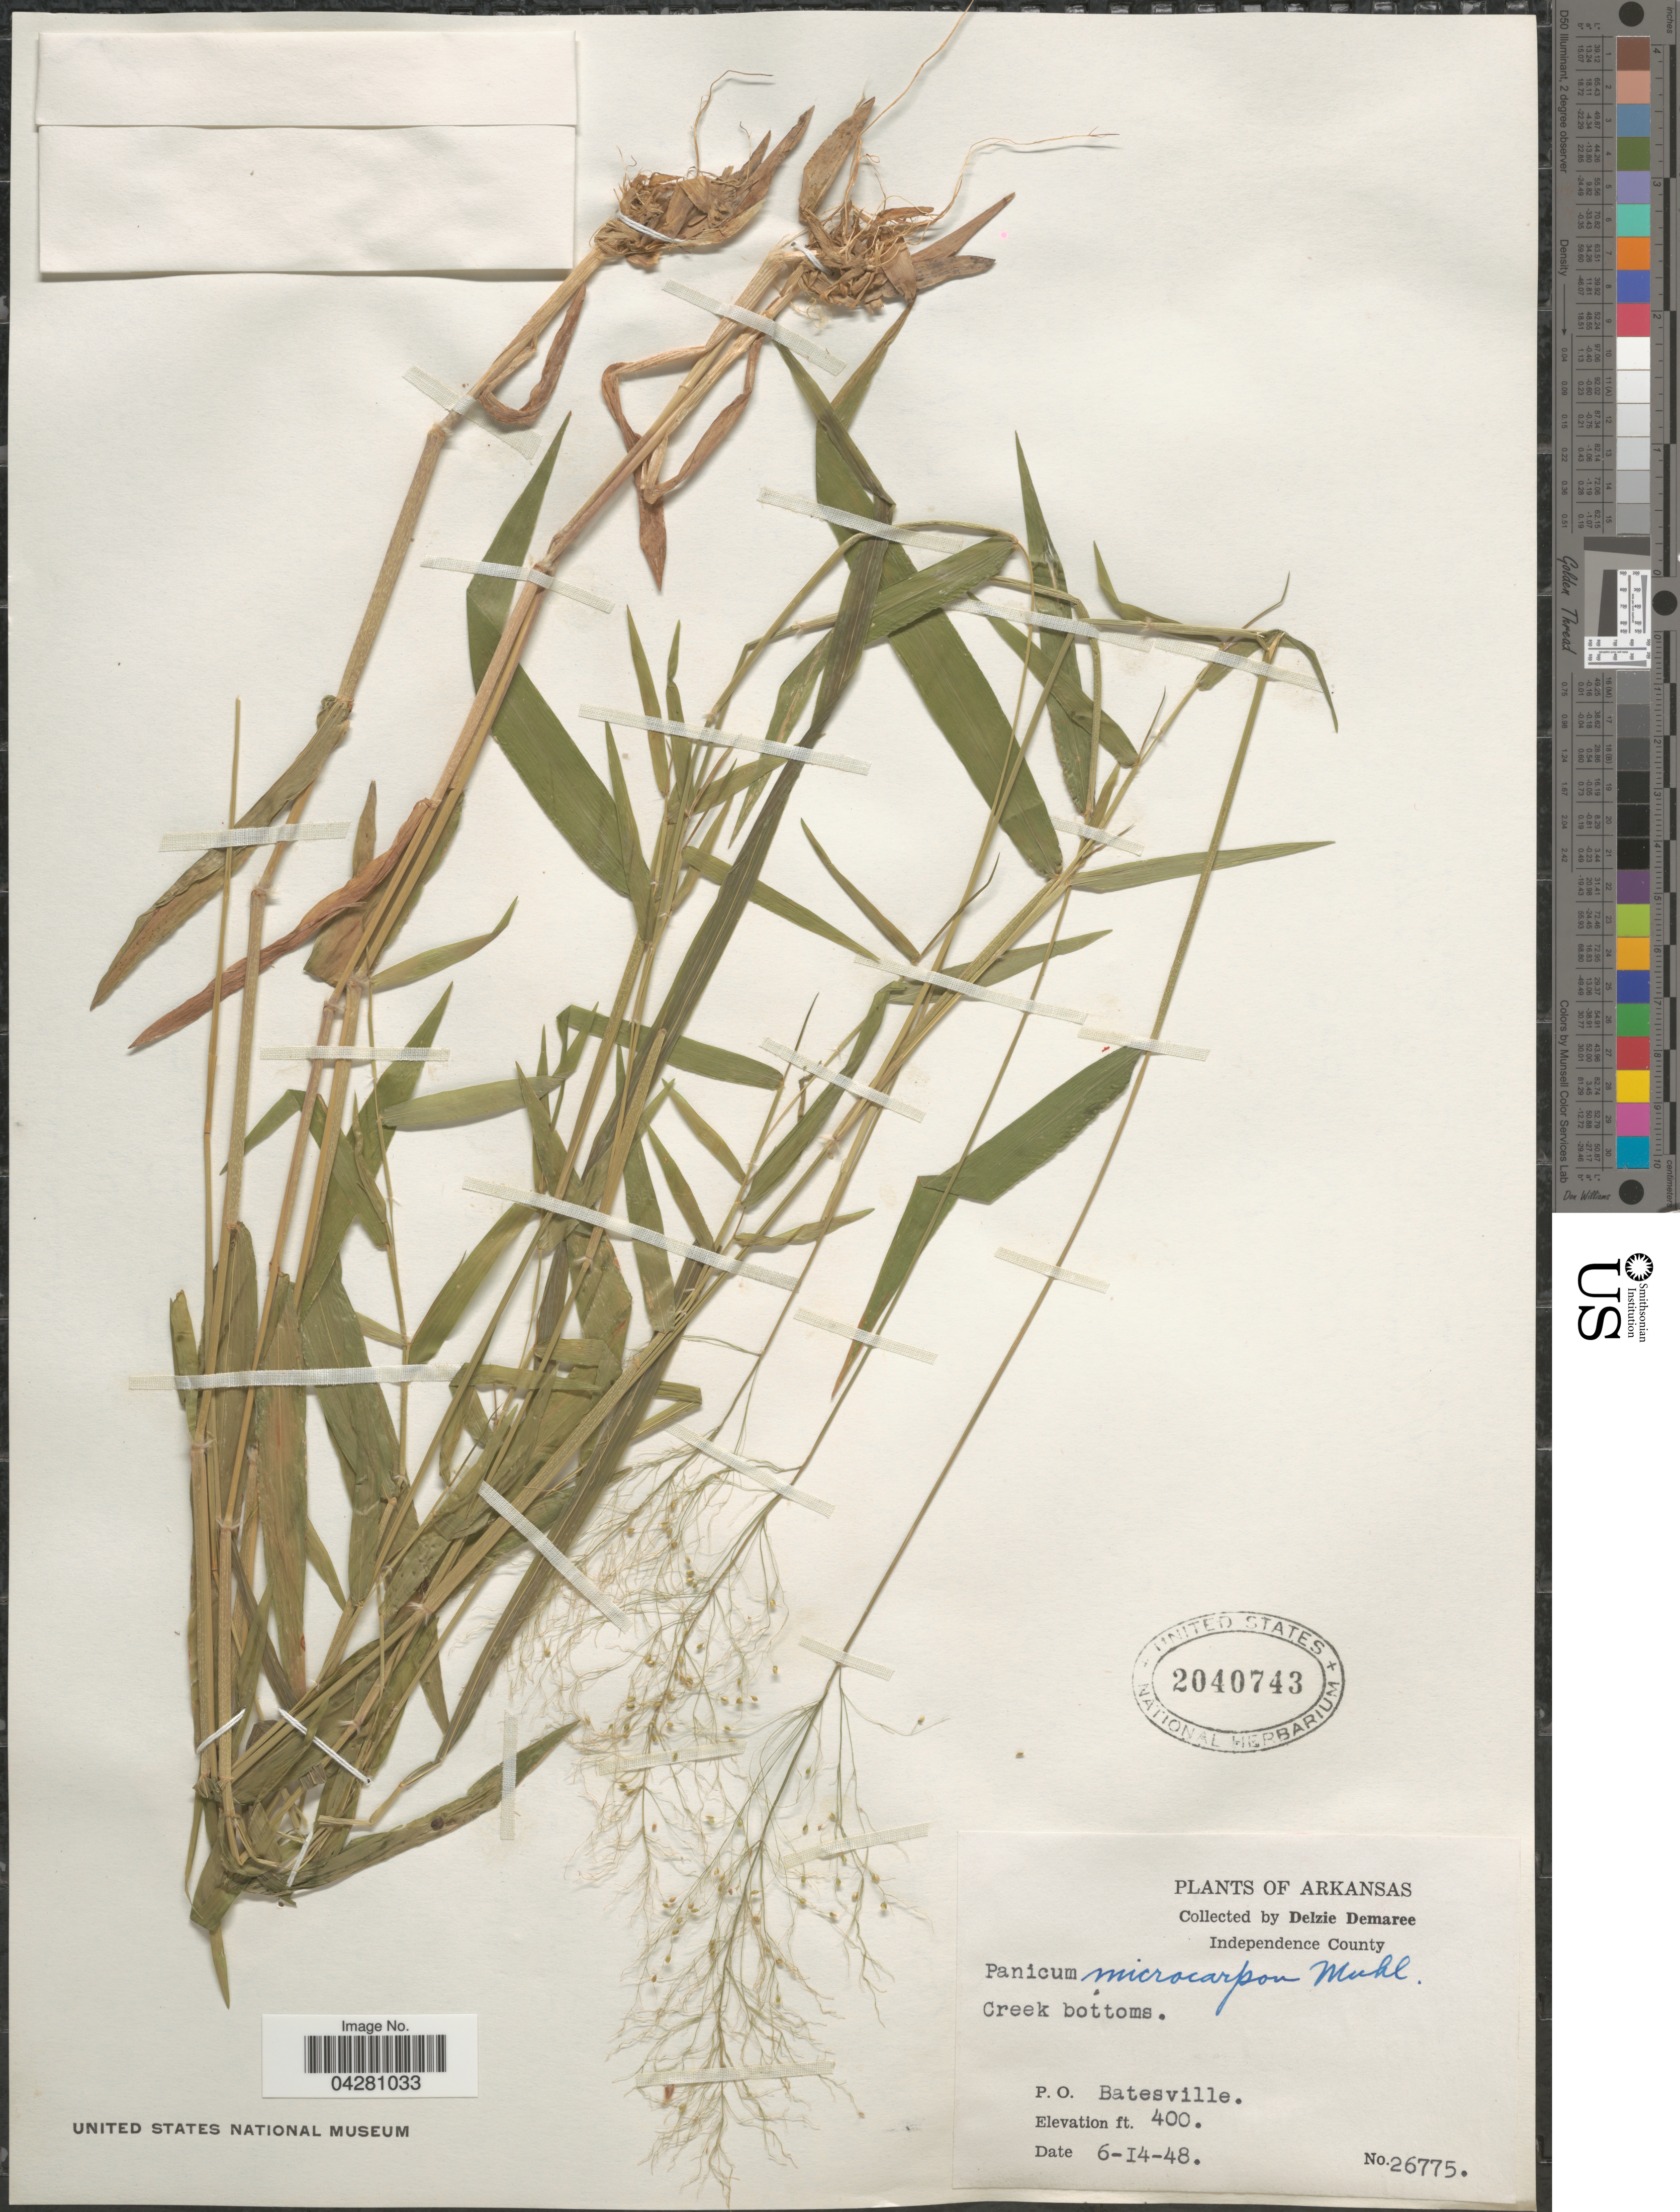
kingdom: Plantae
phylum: Tracheophyta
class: Liliopsida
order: Poales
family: Poaceae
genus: Dichanthelium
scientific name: Dichanthelium dichotomum var. dichotomum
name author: (L.) Gould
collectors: D. Demaree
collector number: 26775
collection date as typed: Transcribed d/m/y: 14/6/48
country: United States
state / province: Arkansas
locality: Independence County. P. O. Batesville.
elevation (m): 122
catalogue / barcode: US 2040743